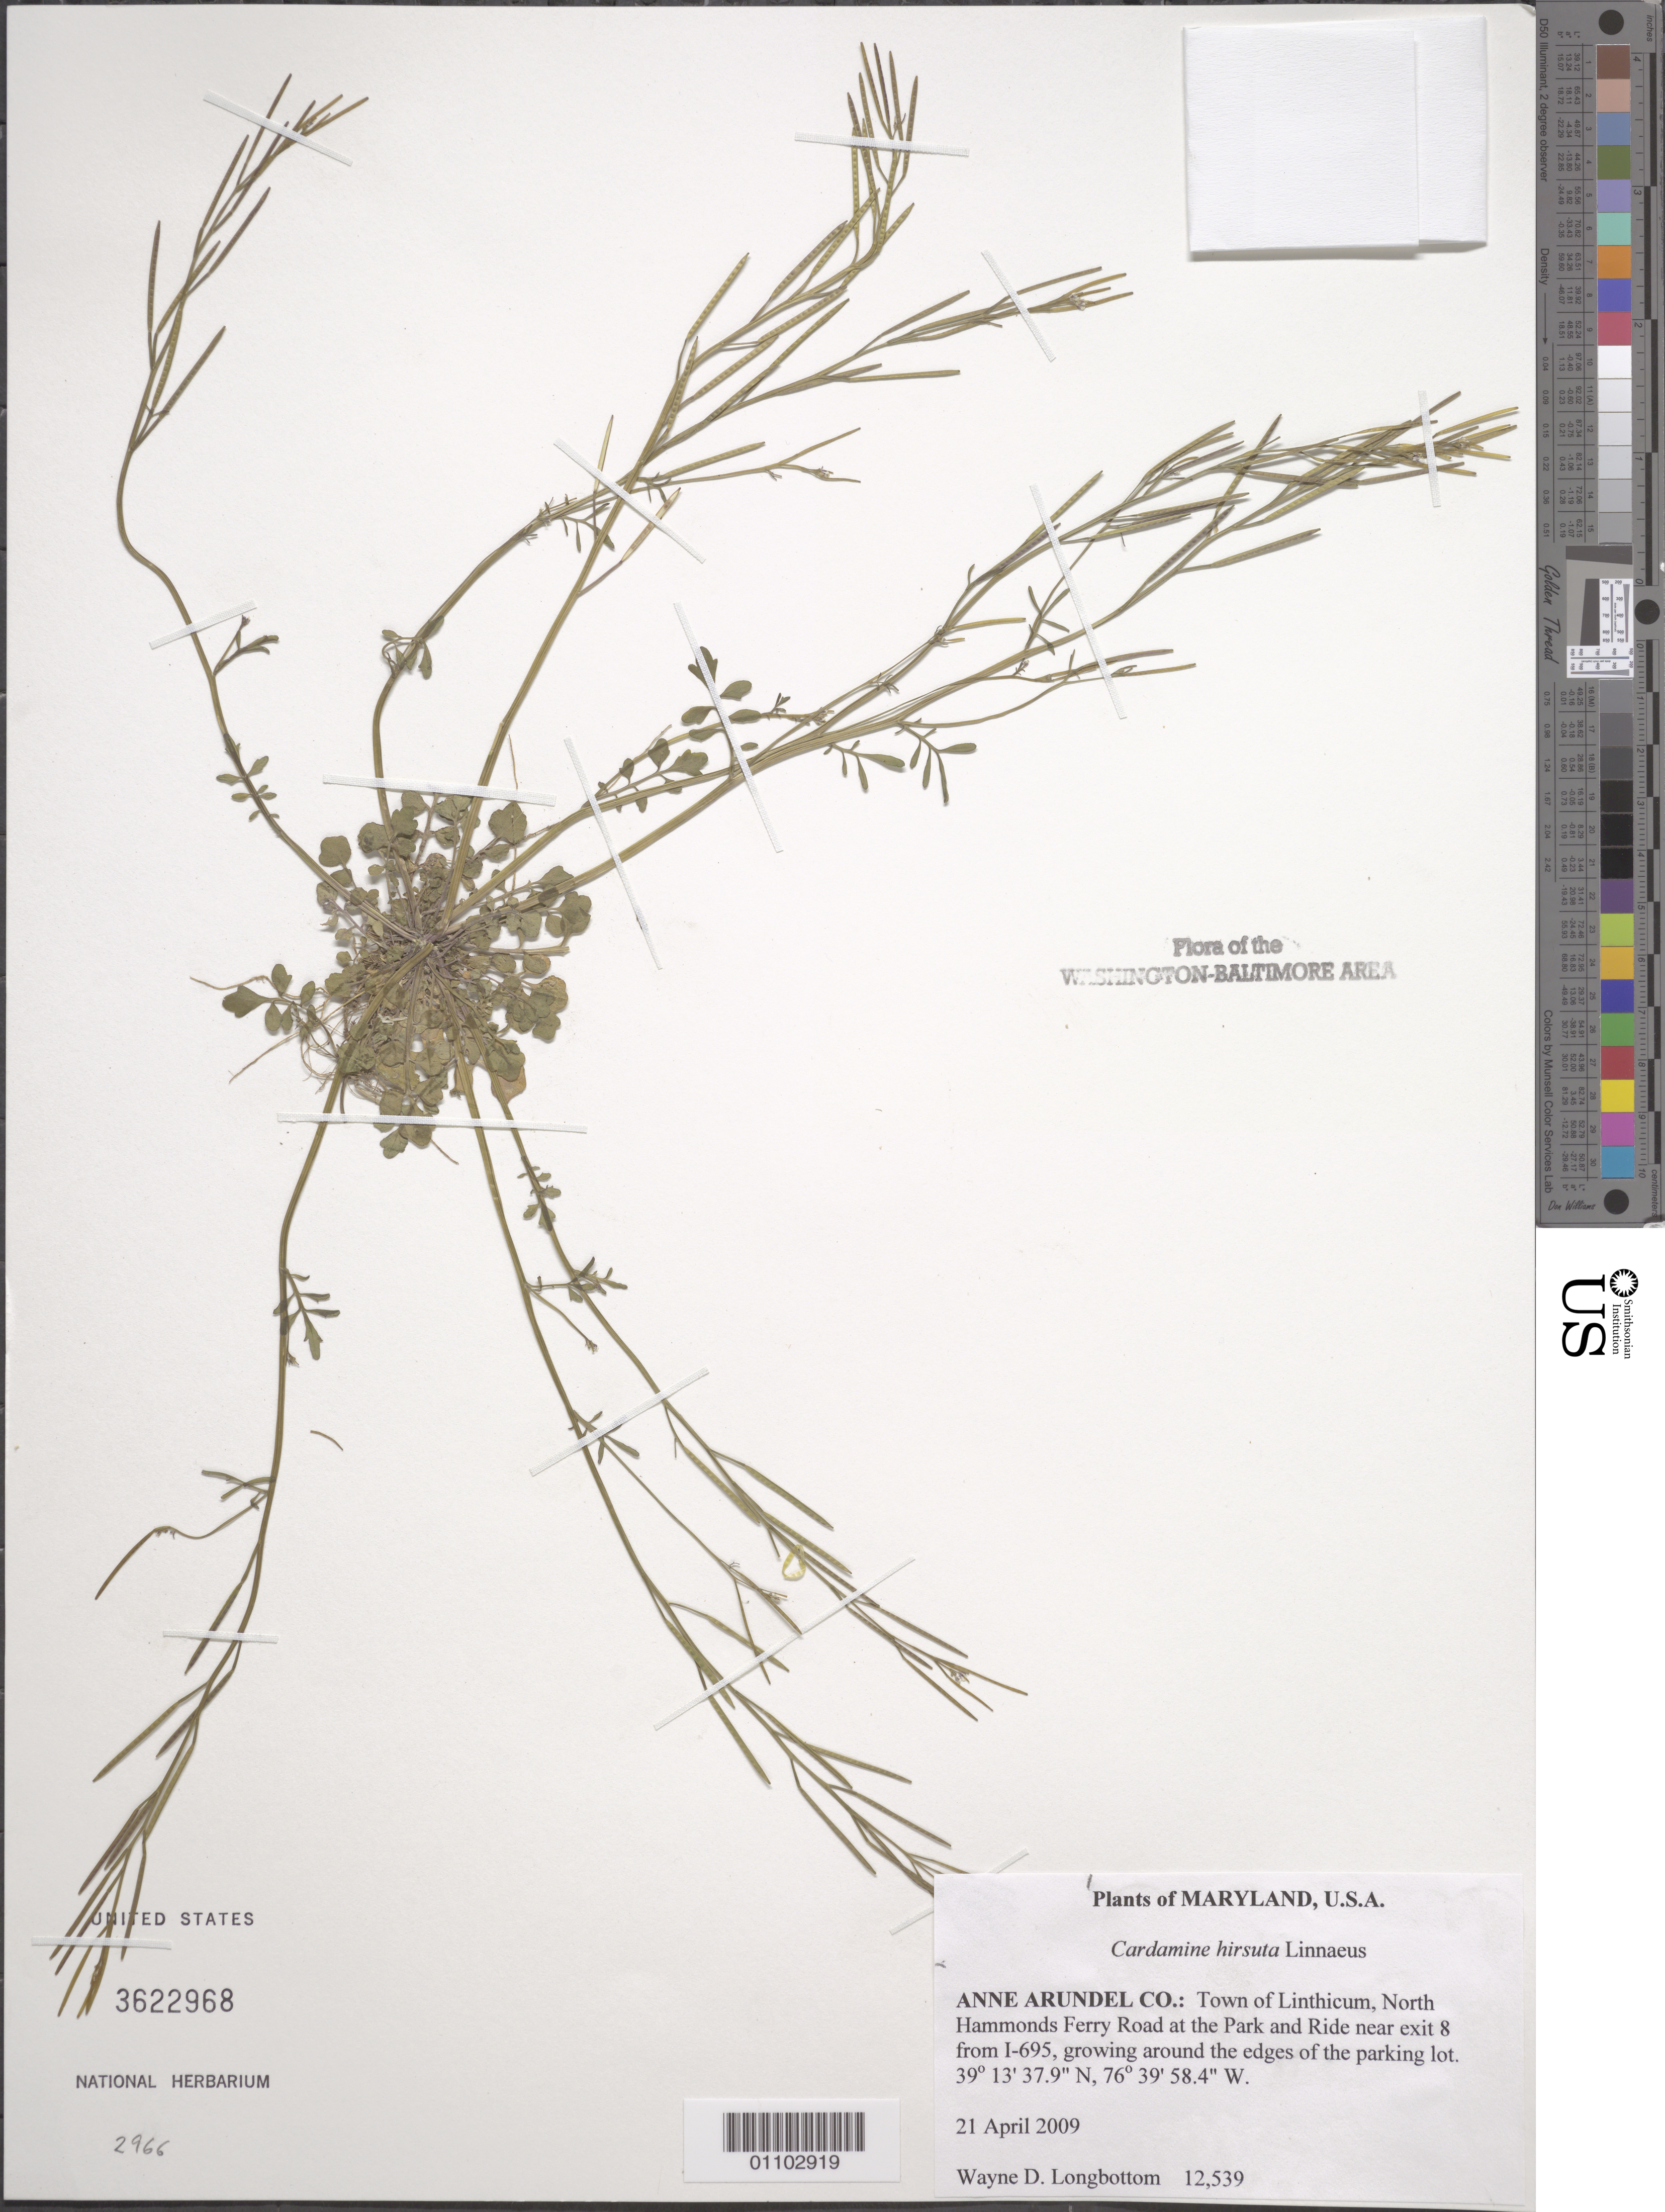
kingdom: Plantae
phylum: Tracheophyta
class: Magnoliopsida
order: Brassicales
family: Brassicaceae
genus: Cardamine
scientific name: Cardamine hirsuta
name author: L.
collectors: W. D. Longbottom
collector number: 12539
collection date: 2009-04-21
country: United States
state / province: Maryland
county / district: Anne Arundel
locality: Town of Linthicum, North Hammonds Ferry Road at the Park and Ride near exit 8 from I-695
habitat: Growing around the edges of the parking lot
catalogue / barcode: US 3622968